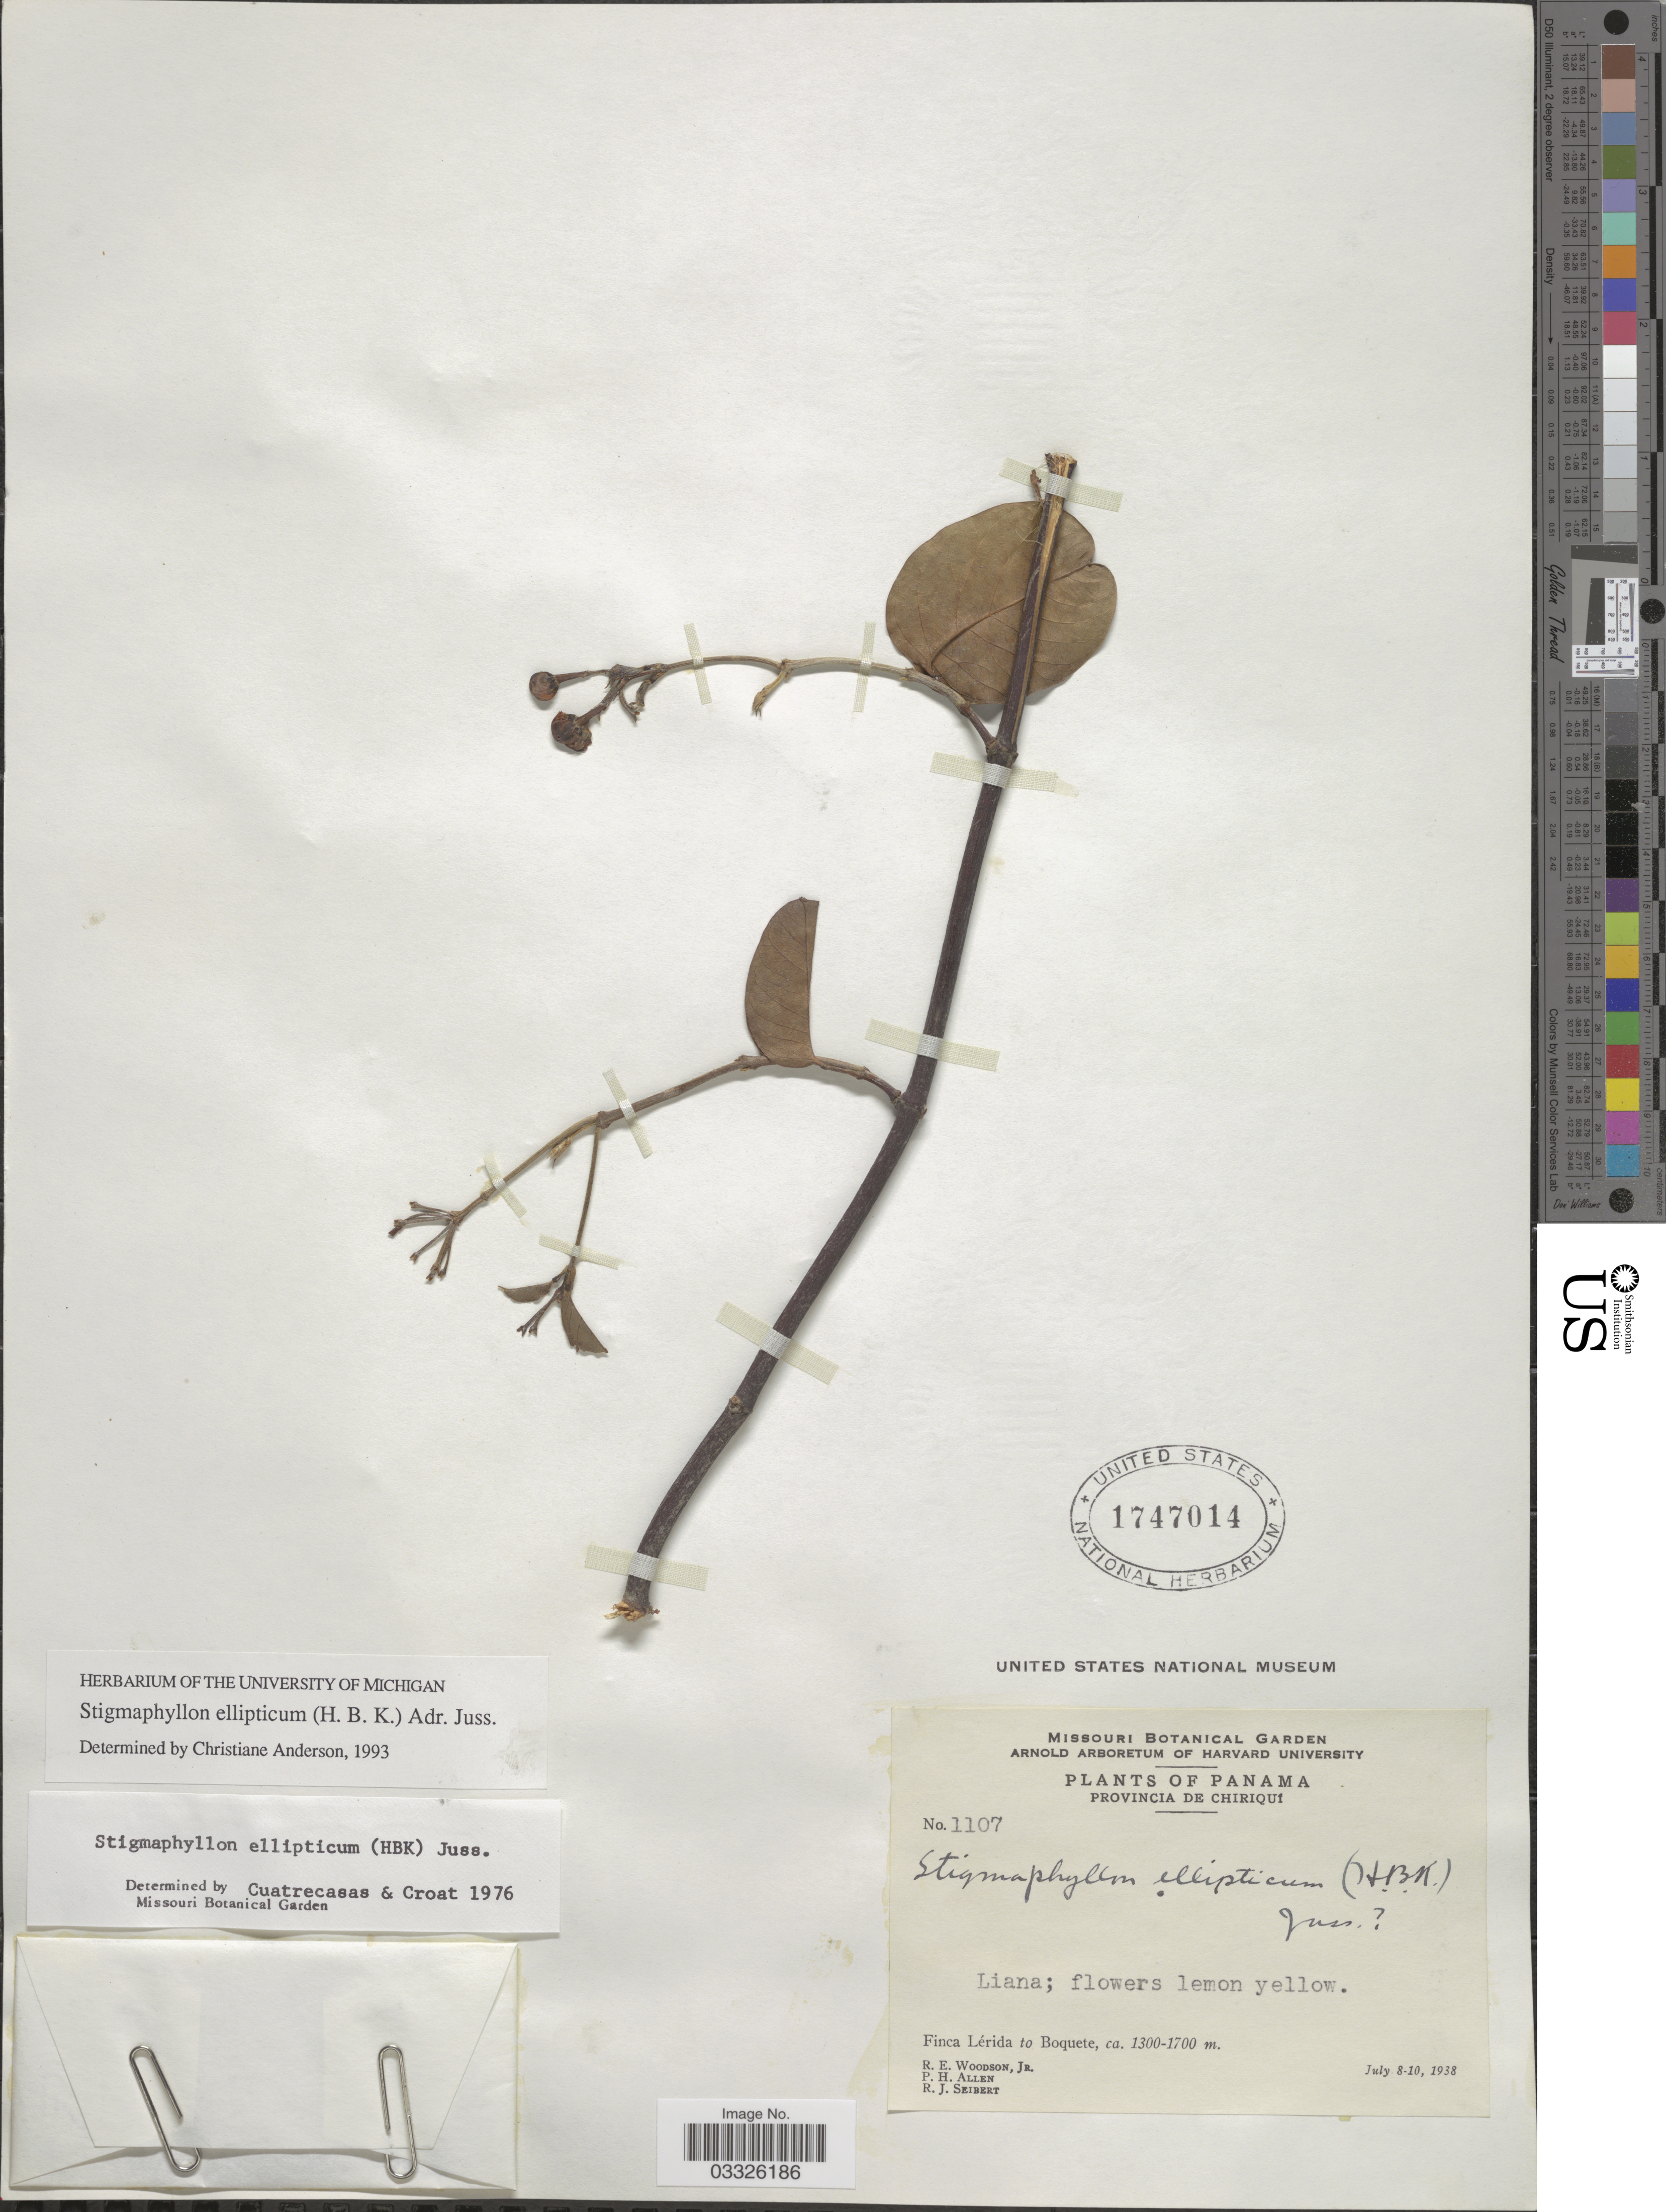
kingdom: Plantae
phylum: Tracheophyta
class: Magnoliopsida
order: Malpighiales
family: Malpighiaceae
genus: Stigmaphyllon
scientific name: Stigmaphyllon ellipticum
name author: (Kunth) A. Juss.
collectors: R. E. Woodson, P. H. Allen & R. J. Seibert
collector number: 1107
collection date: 1938-07-08/1938-07-10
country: Panama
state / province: Chiriqui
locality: Finca Lérida to Boquete.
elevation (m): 1300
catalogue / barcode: US 1747014